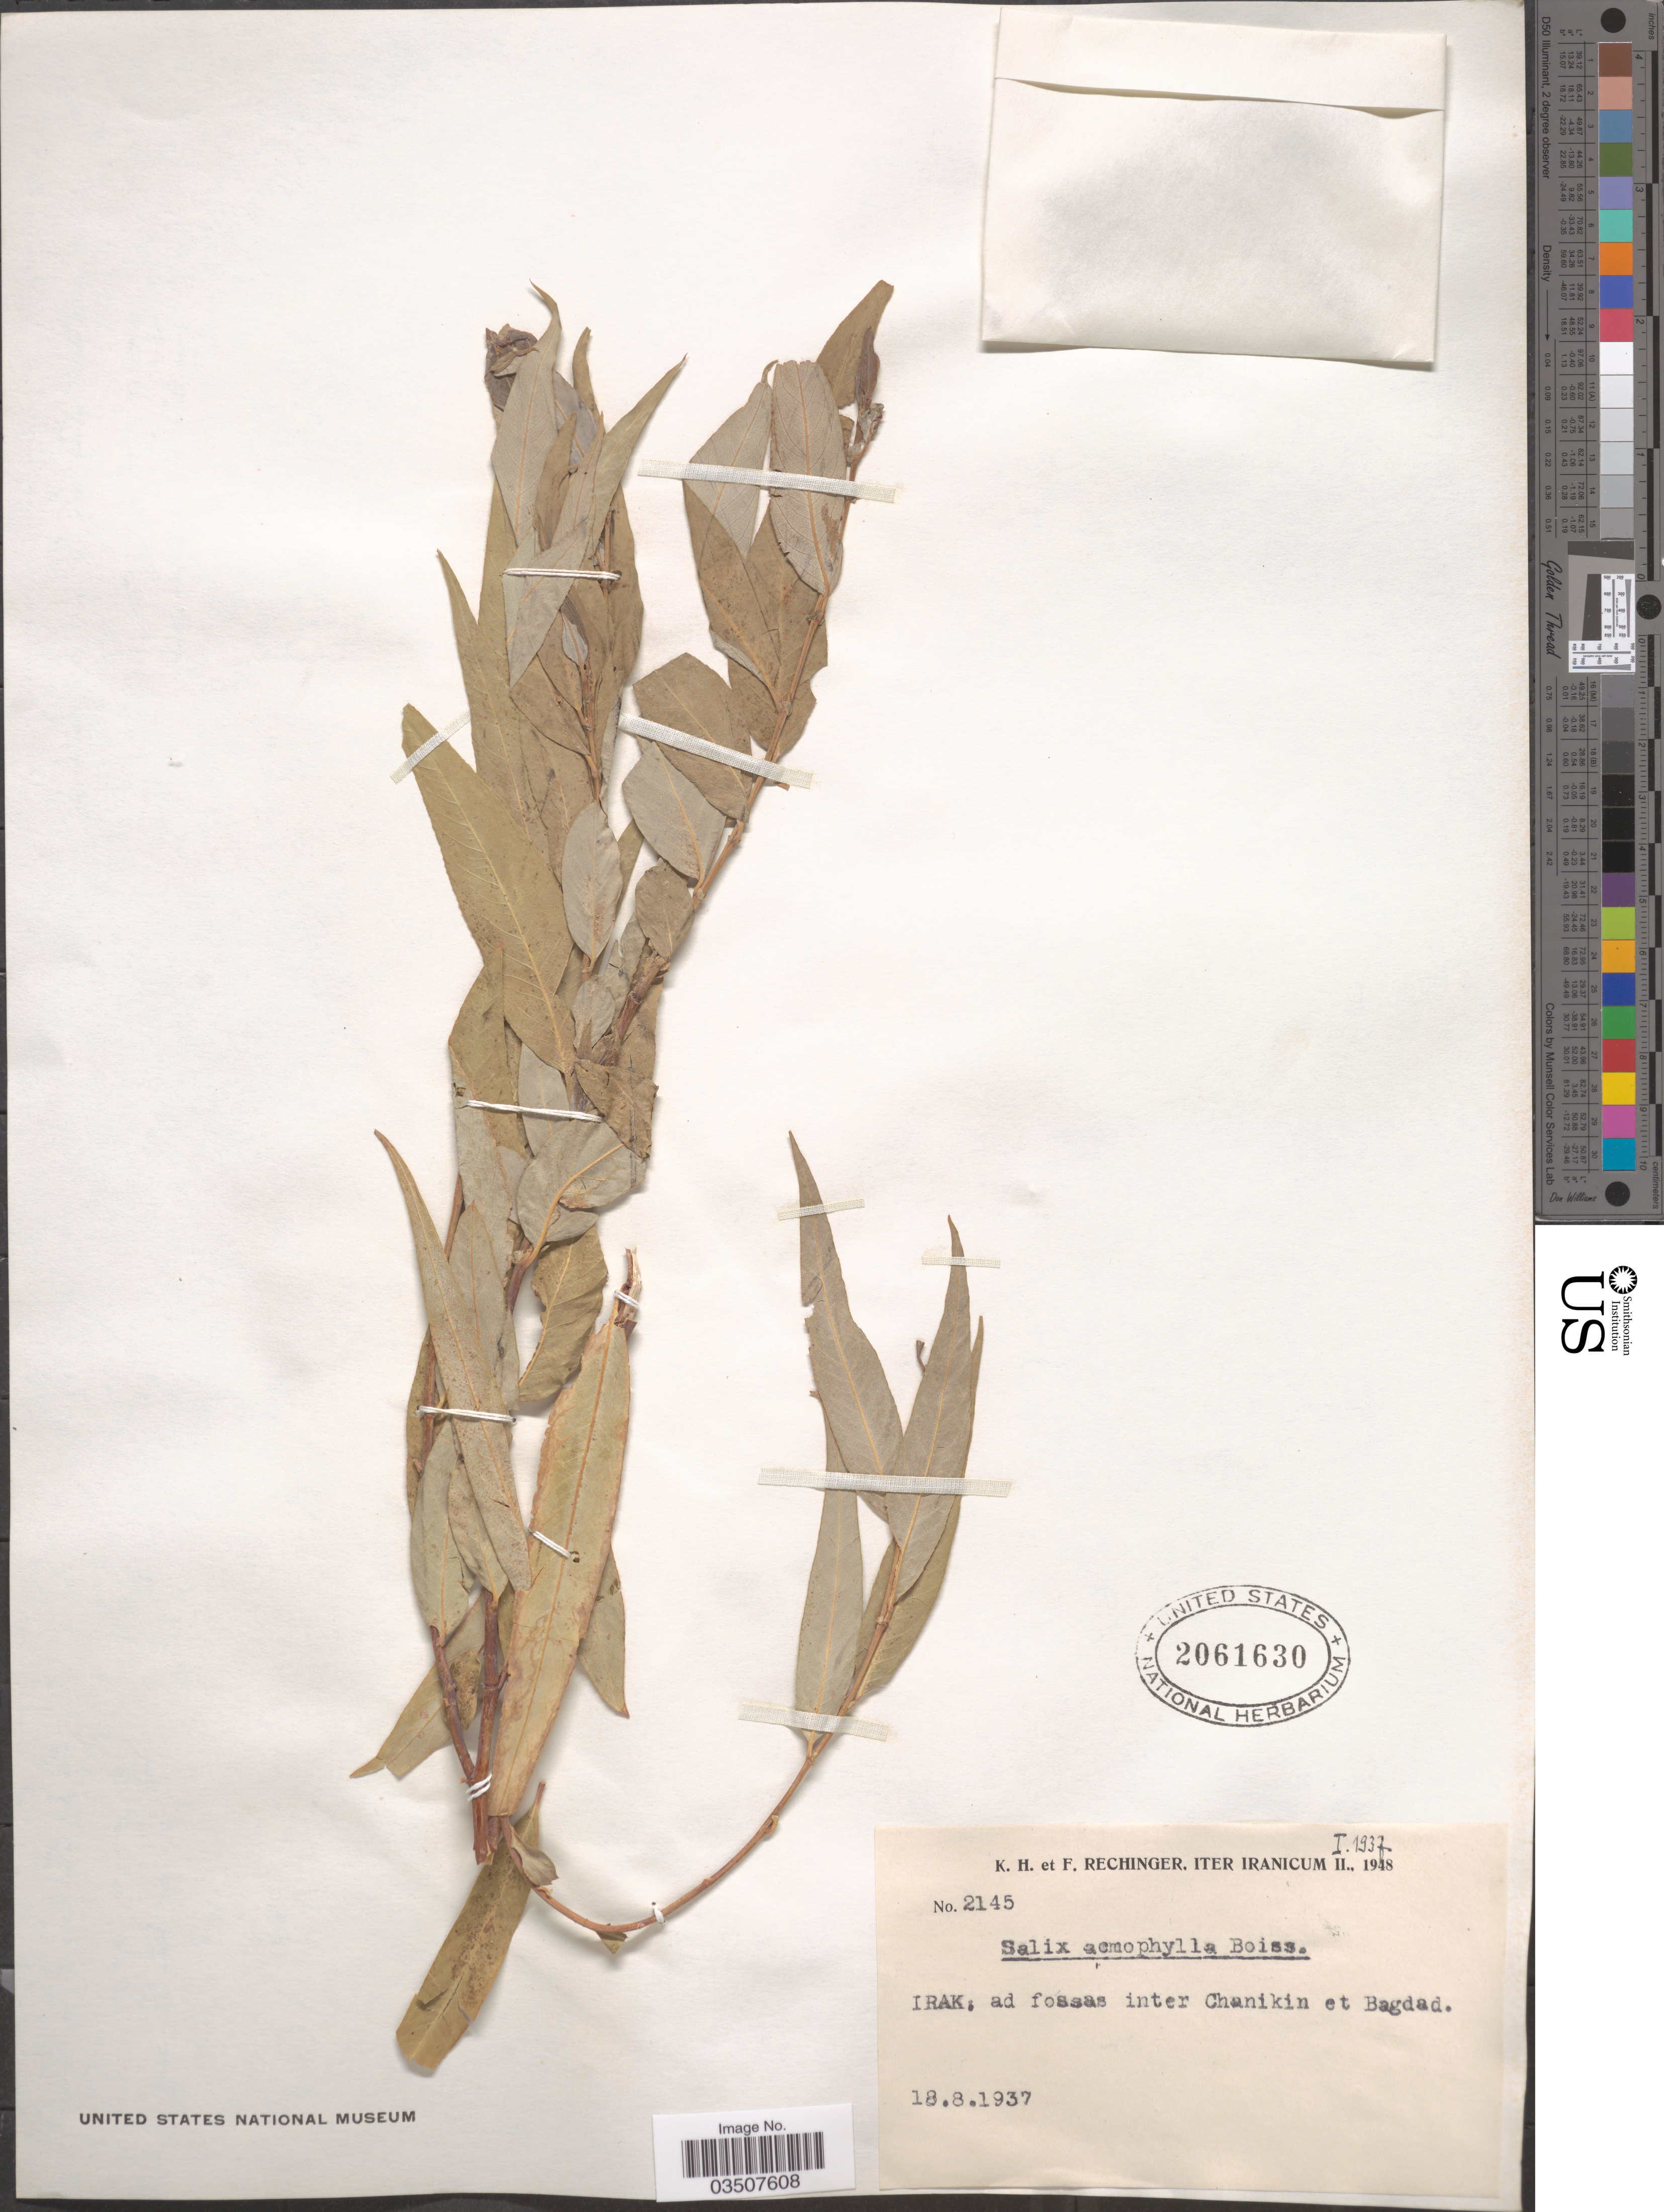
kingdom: Plantae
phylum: Tracheophyta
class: Magnoliopsida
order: Malpighiales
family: Salicaceae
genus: Salix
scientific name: Salix acmophylla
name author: Boiss.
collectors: K. H. Rechinger & F. Rechinger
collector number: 2145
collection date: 1937-08-18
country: Iraq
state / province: Baghdad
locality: Irak, ad fossas inter Chanikin et Bagdad.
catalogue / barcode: US 2061630